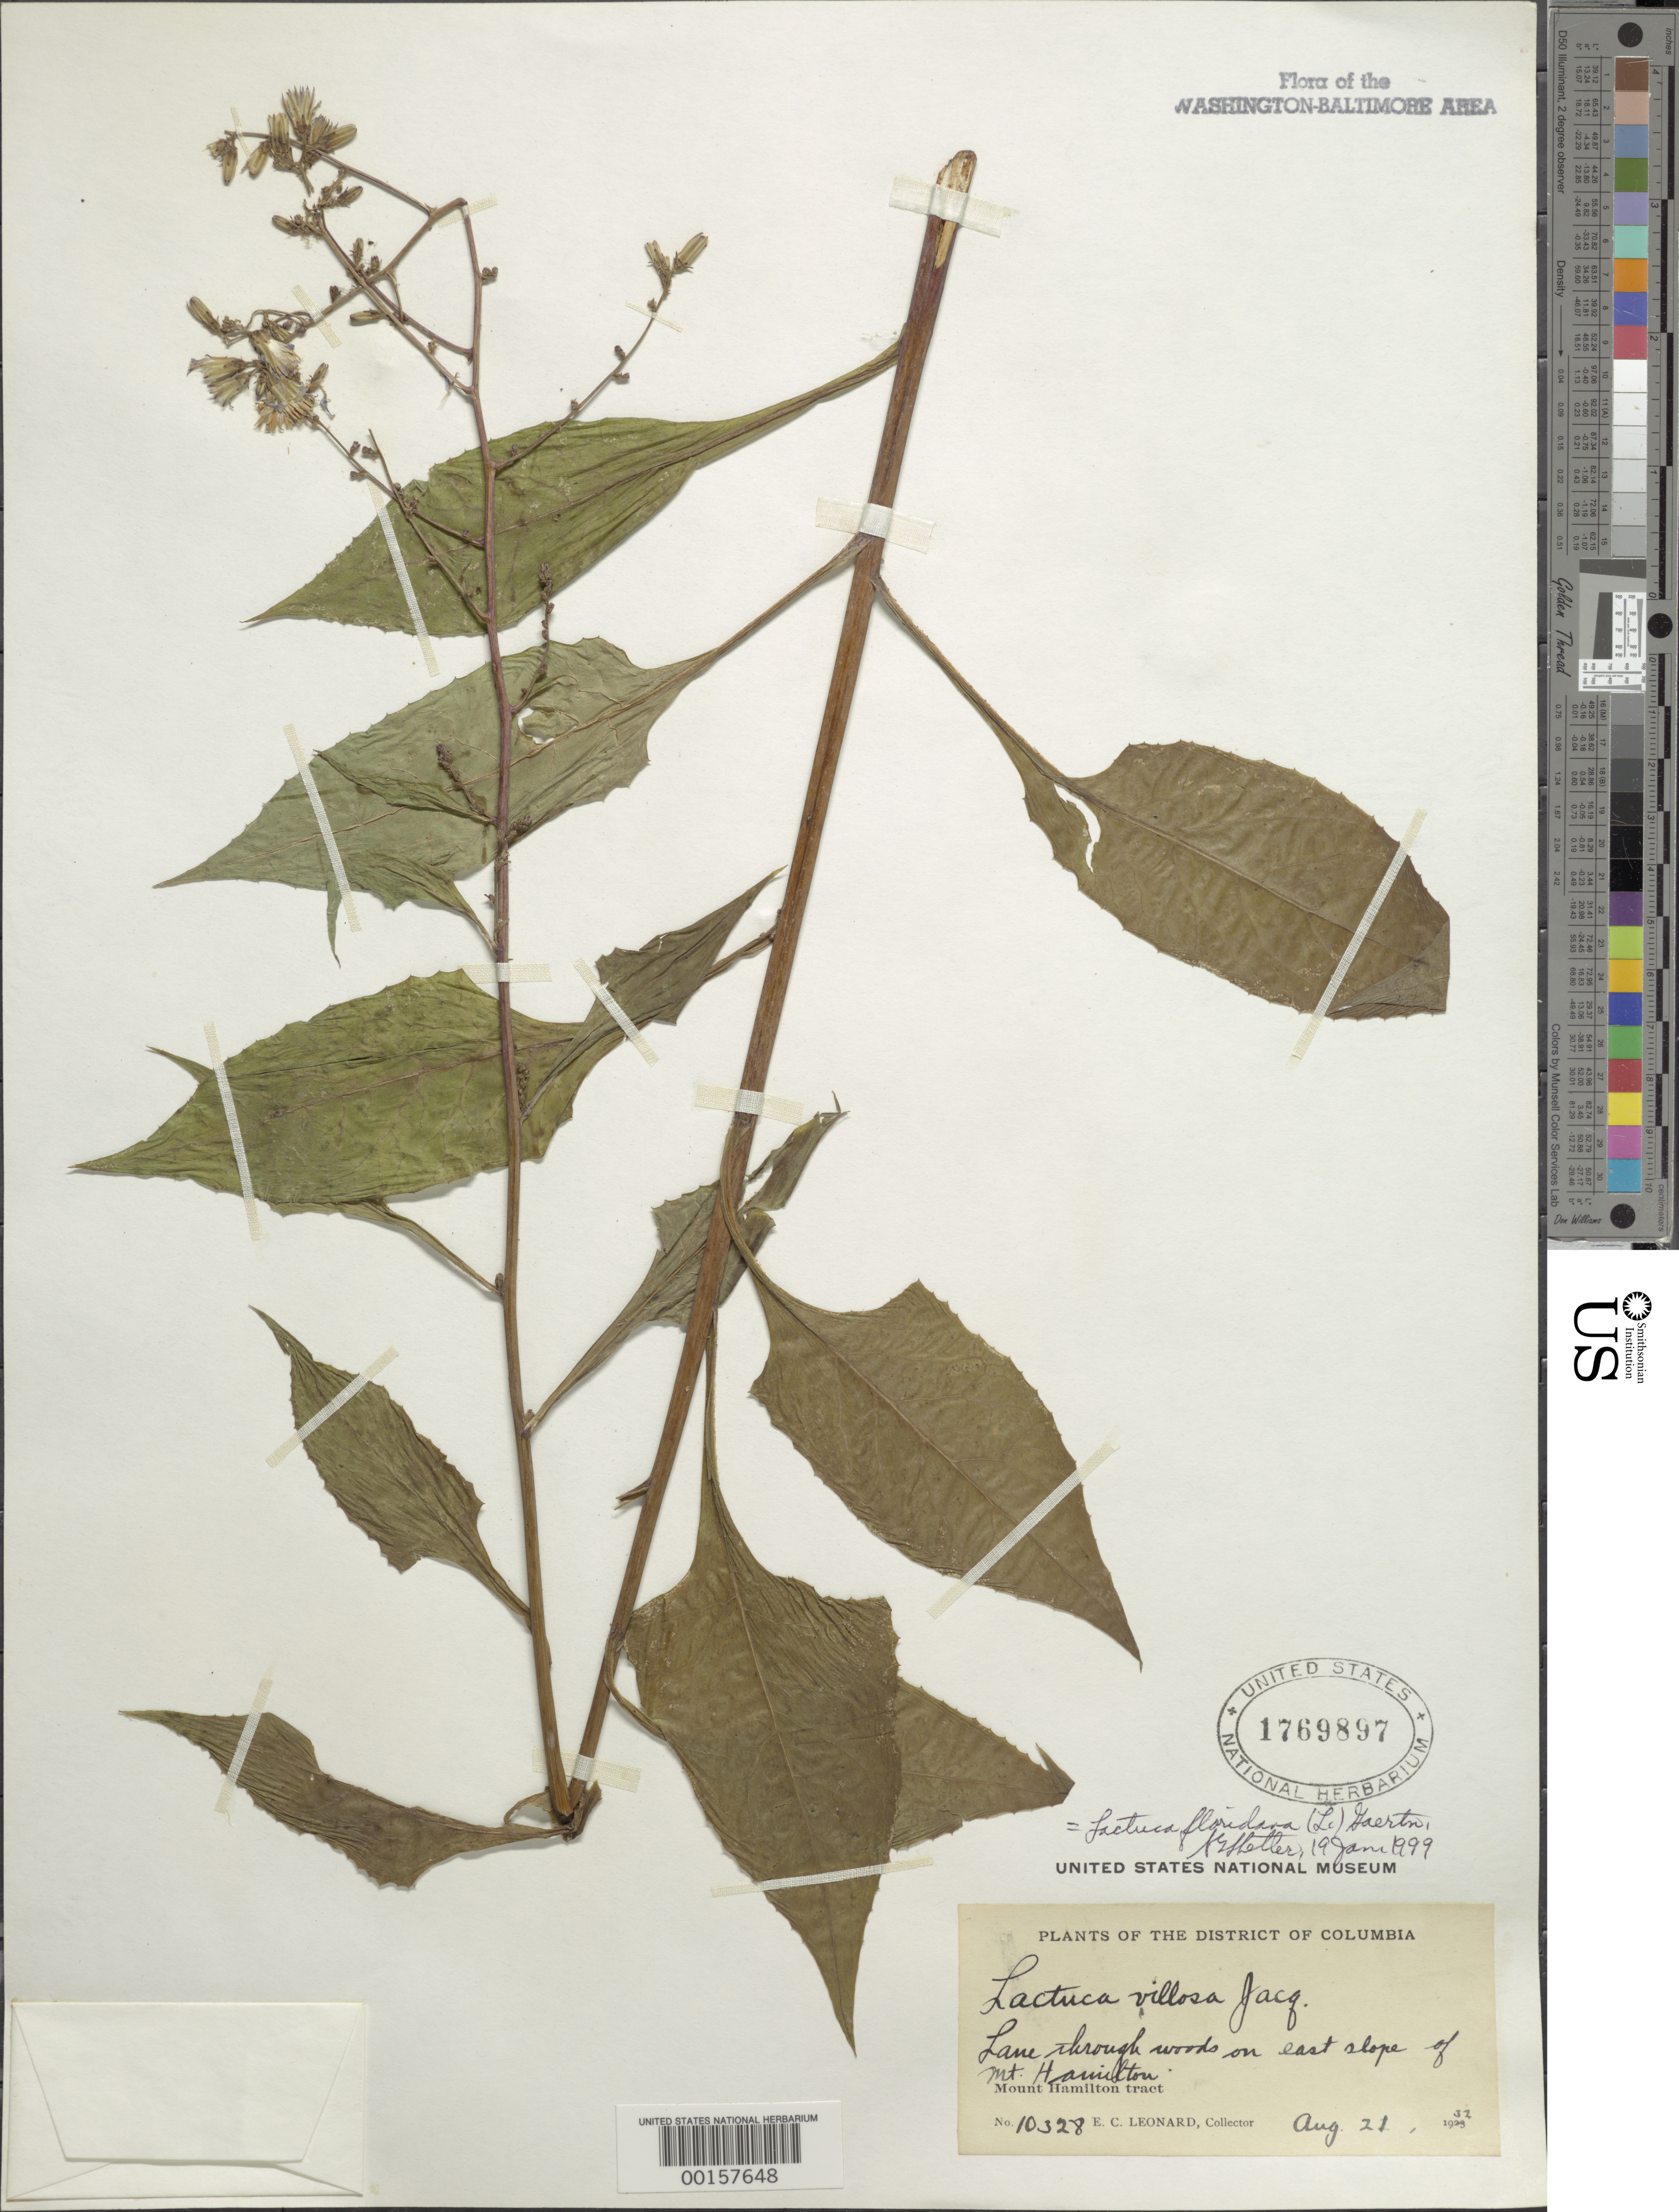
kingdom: Plantae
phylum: Tracheophyta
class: Magnoliopsida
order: Asterales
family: Asteraceae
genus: Lactuca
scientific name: Lactuca floridana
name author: (L.) Gaertn.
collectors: E. C. Leonard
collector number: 10328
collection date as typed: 21 Aug 1932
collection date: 1932-08-21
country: United States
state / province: District of Columbia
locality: Mount Hamilton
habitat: Woods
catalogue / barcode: US 1769897